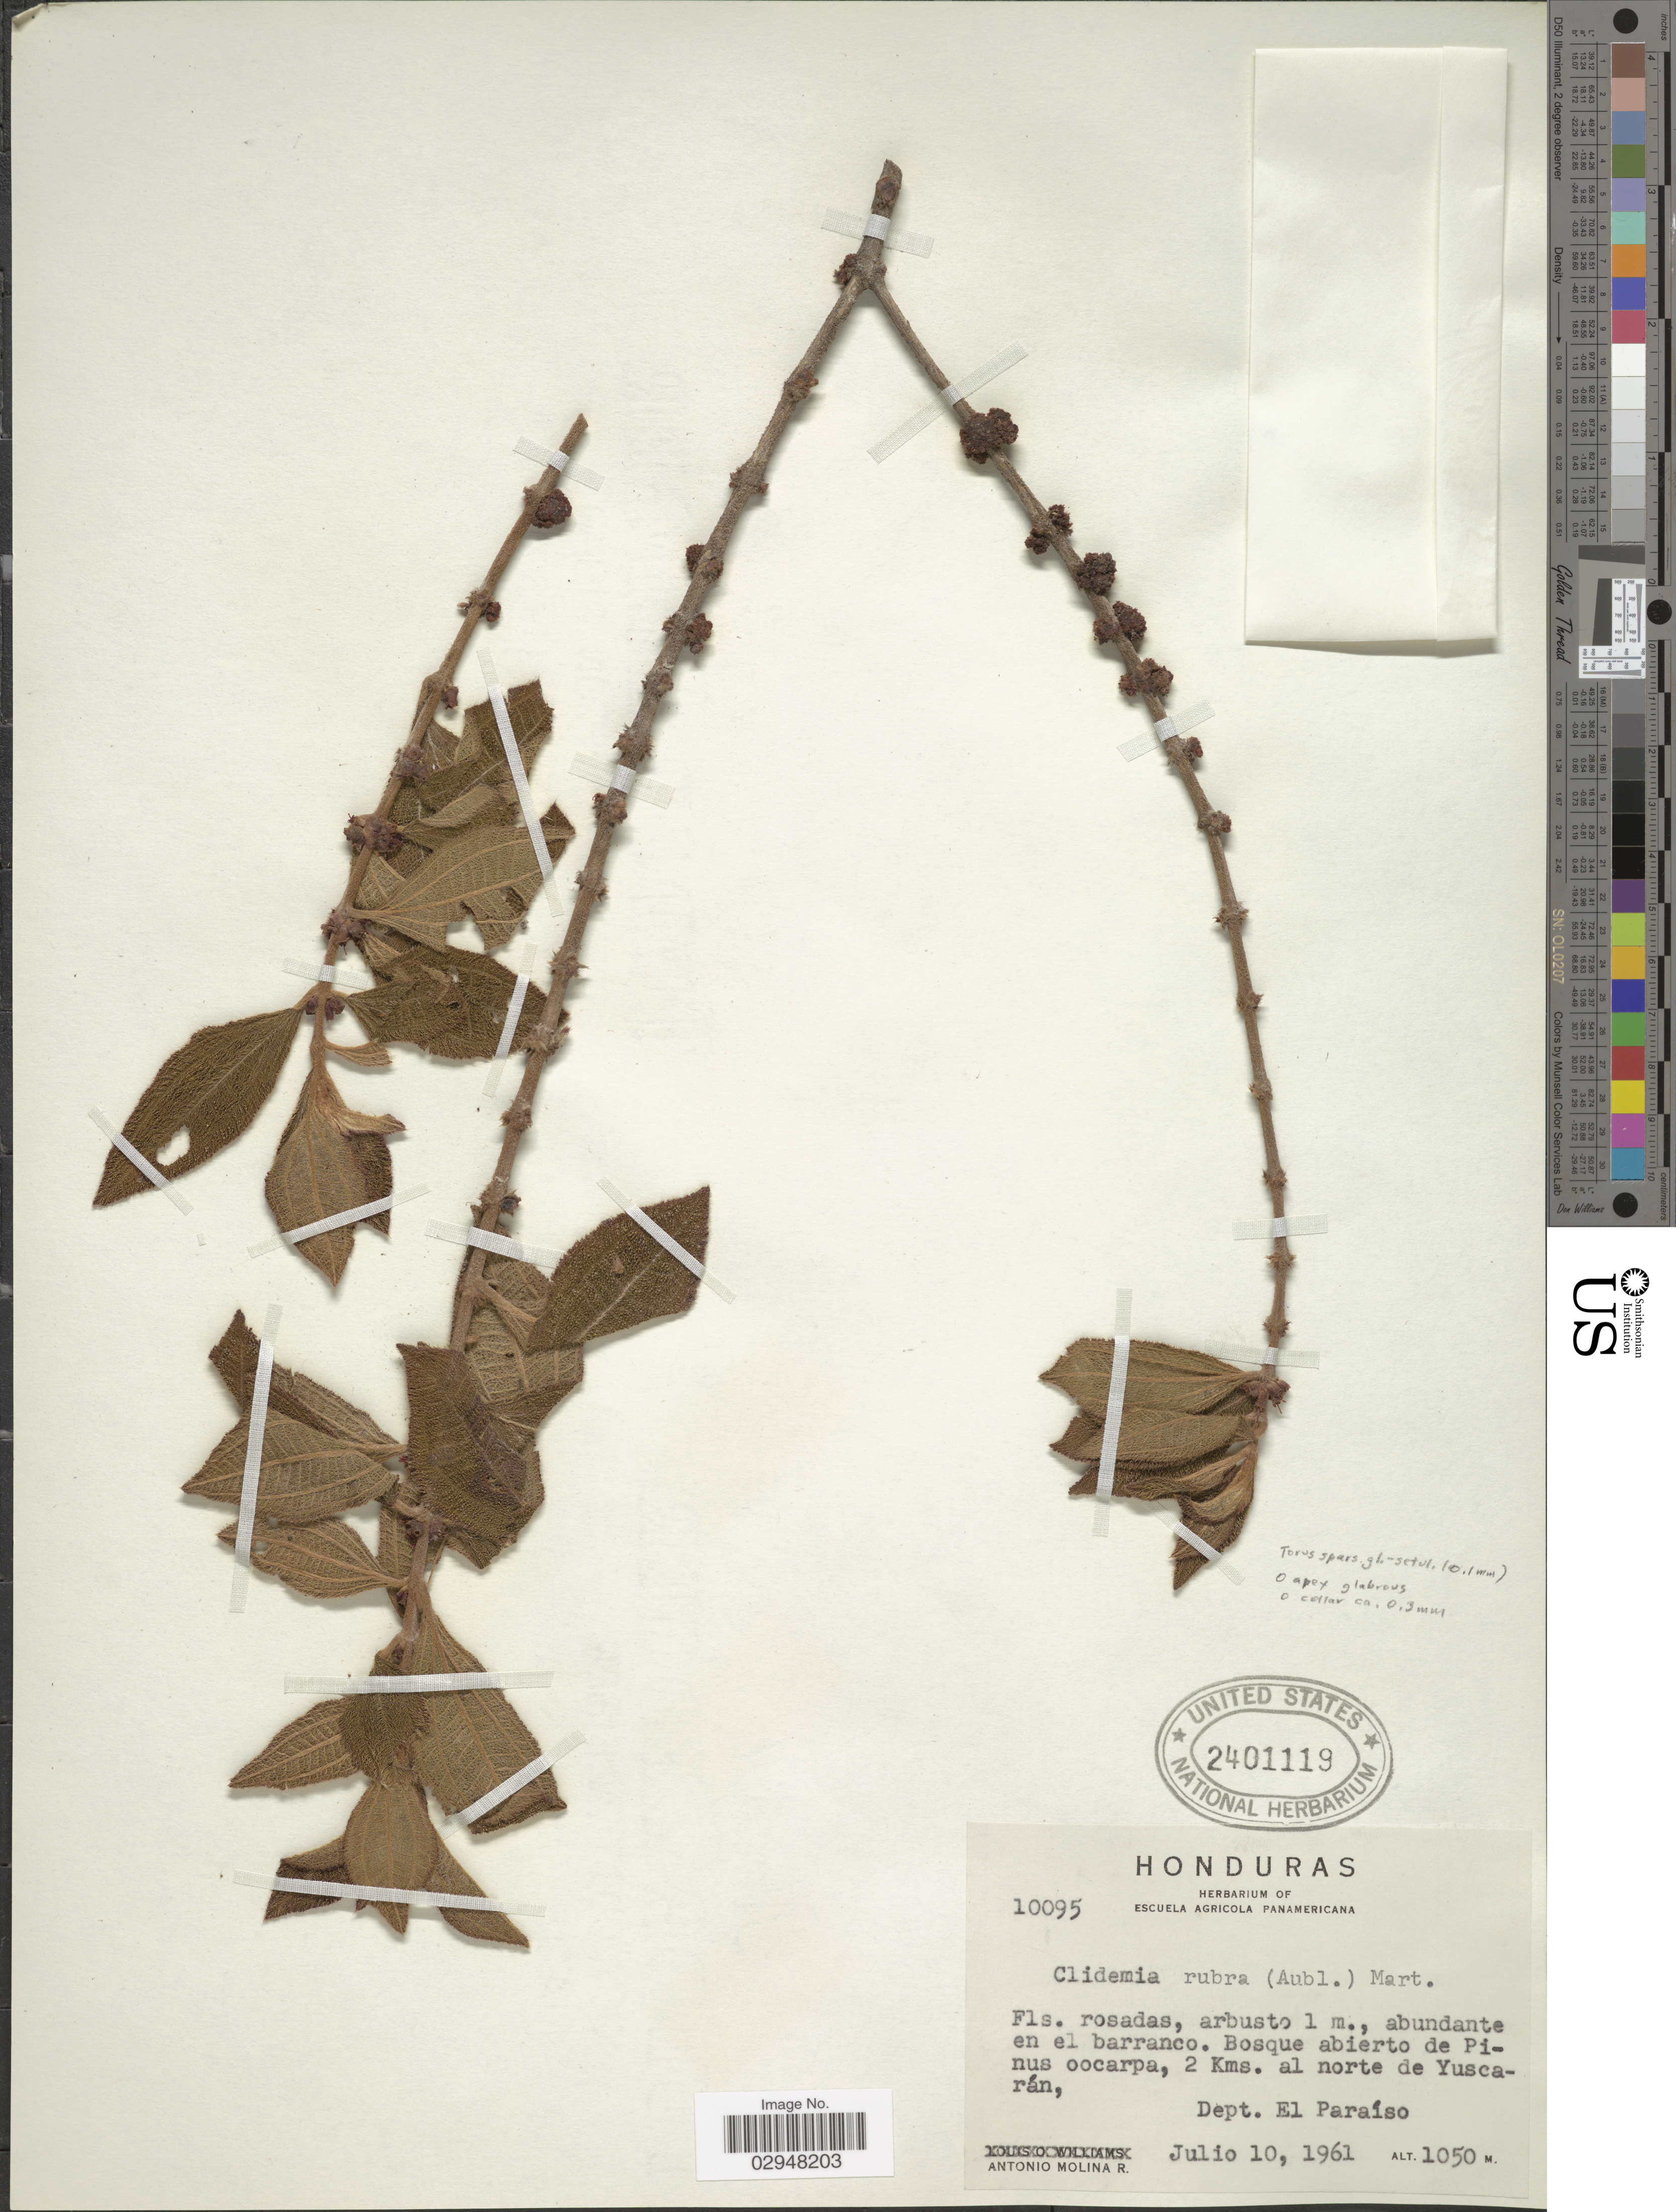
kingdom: Plantae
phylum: Tracheophyta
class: Magnoliopsida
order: Myrtales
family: Melastomataceae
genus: Clidemia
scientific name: Clidemia rubra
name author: (Aubl.) Mart.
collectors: A. Molina R.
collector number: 10095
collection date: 1961-07-10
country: Honduras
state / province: El Paraíso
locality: Bosque abierto de Pinus oocarpa, 2 Kms. al norte de Yuscarán, Dept. El Paraiso.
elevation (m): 1050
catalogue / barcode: US 2401119